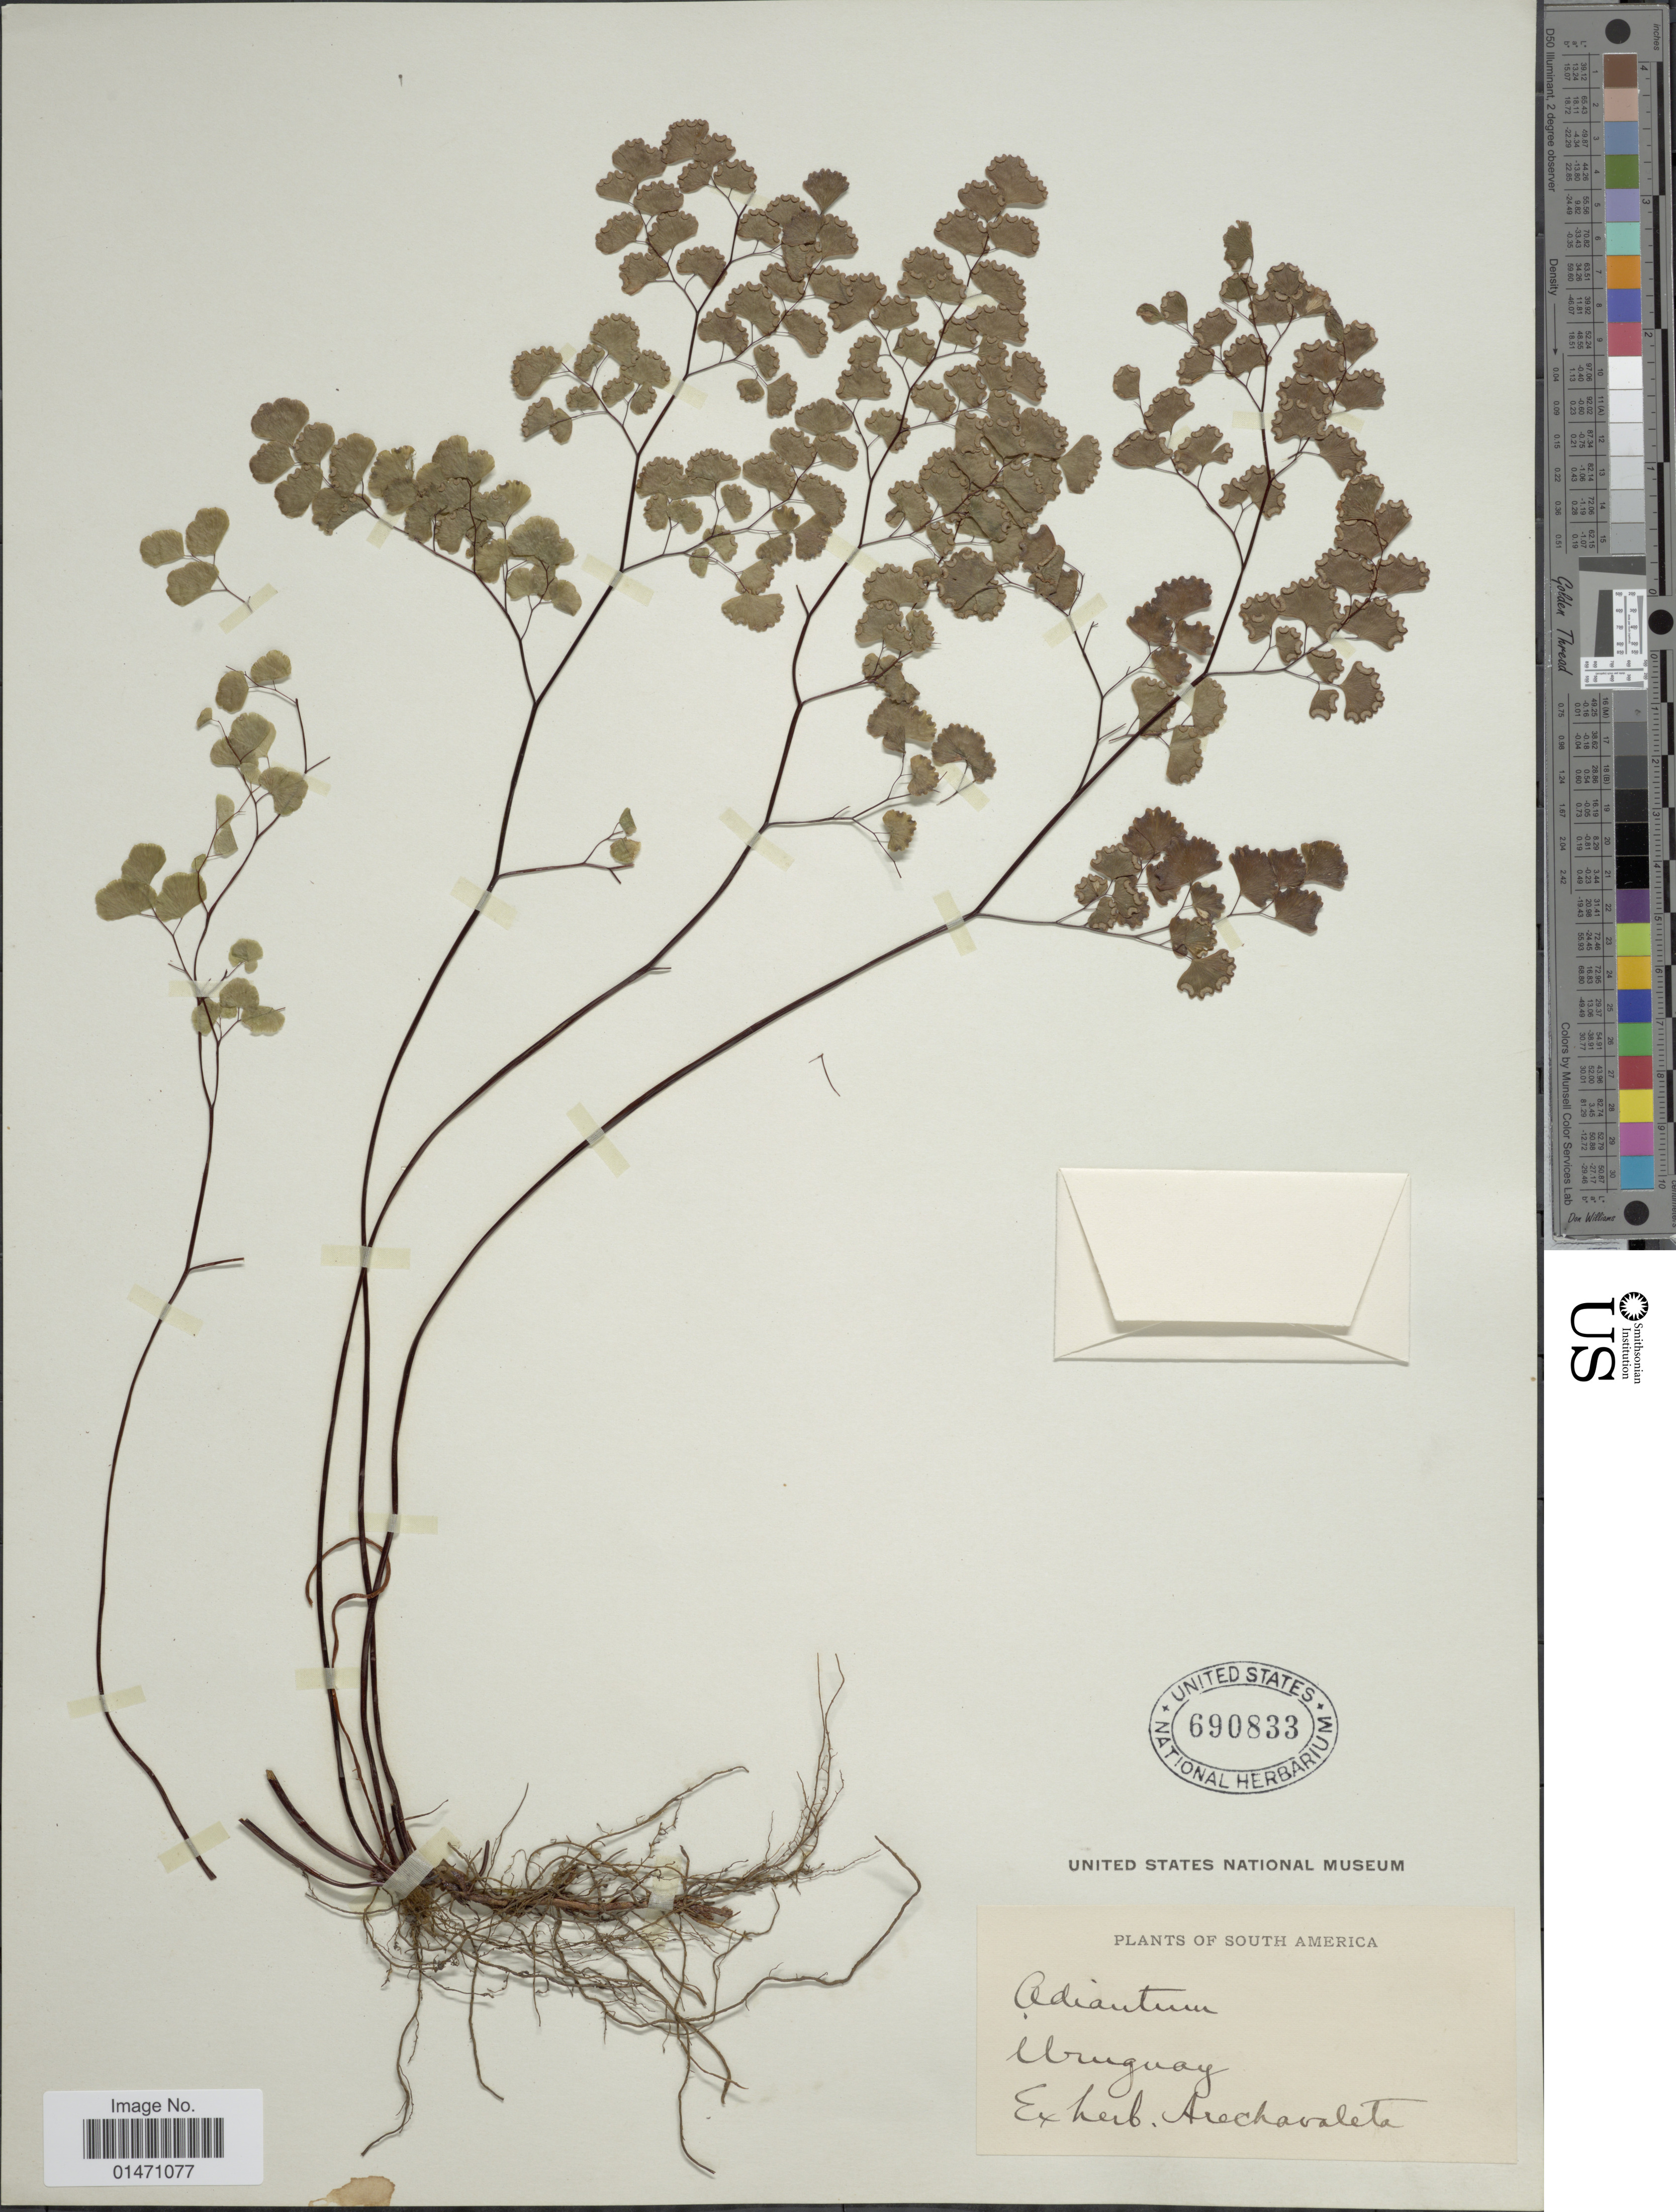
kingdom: Plantae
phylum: Tracheophyta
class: Polypodiopsida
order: Polypodiales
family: Pteridaceae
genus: Adiantum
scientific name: Adiantum poiretii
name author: Wikstr.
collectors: ex herb. Arechavaleta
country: Uruguay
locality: PLants of South America, Uruguay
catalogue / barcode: US 690833